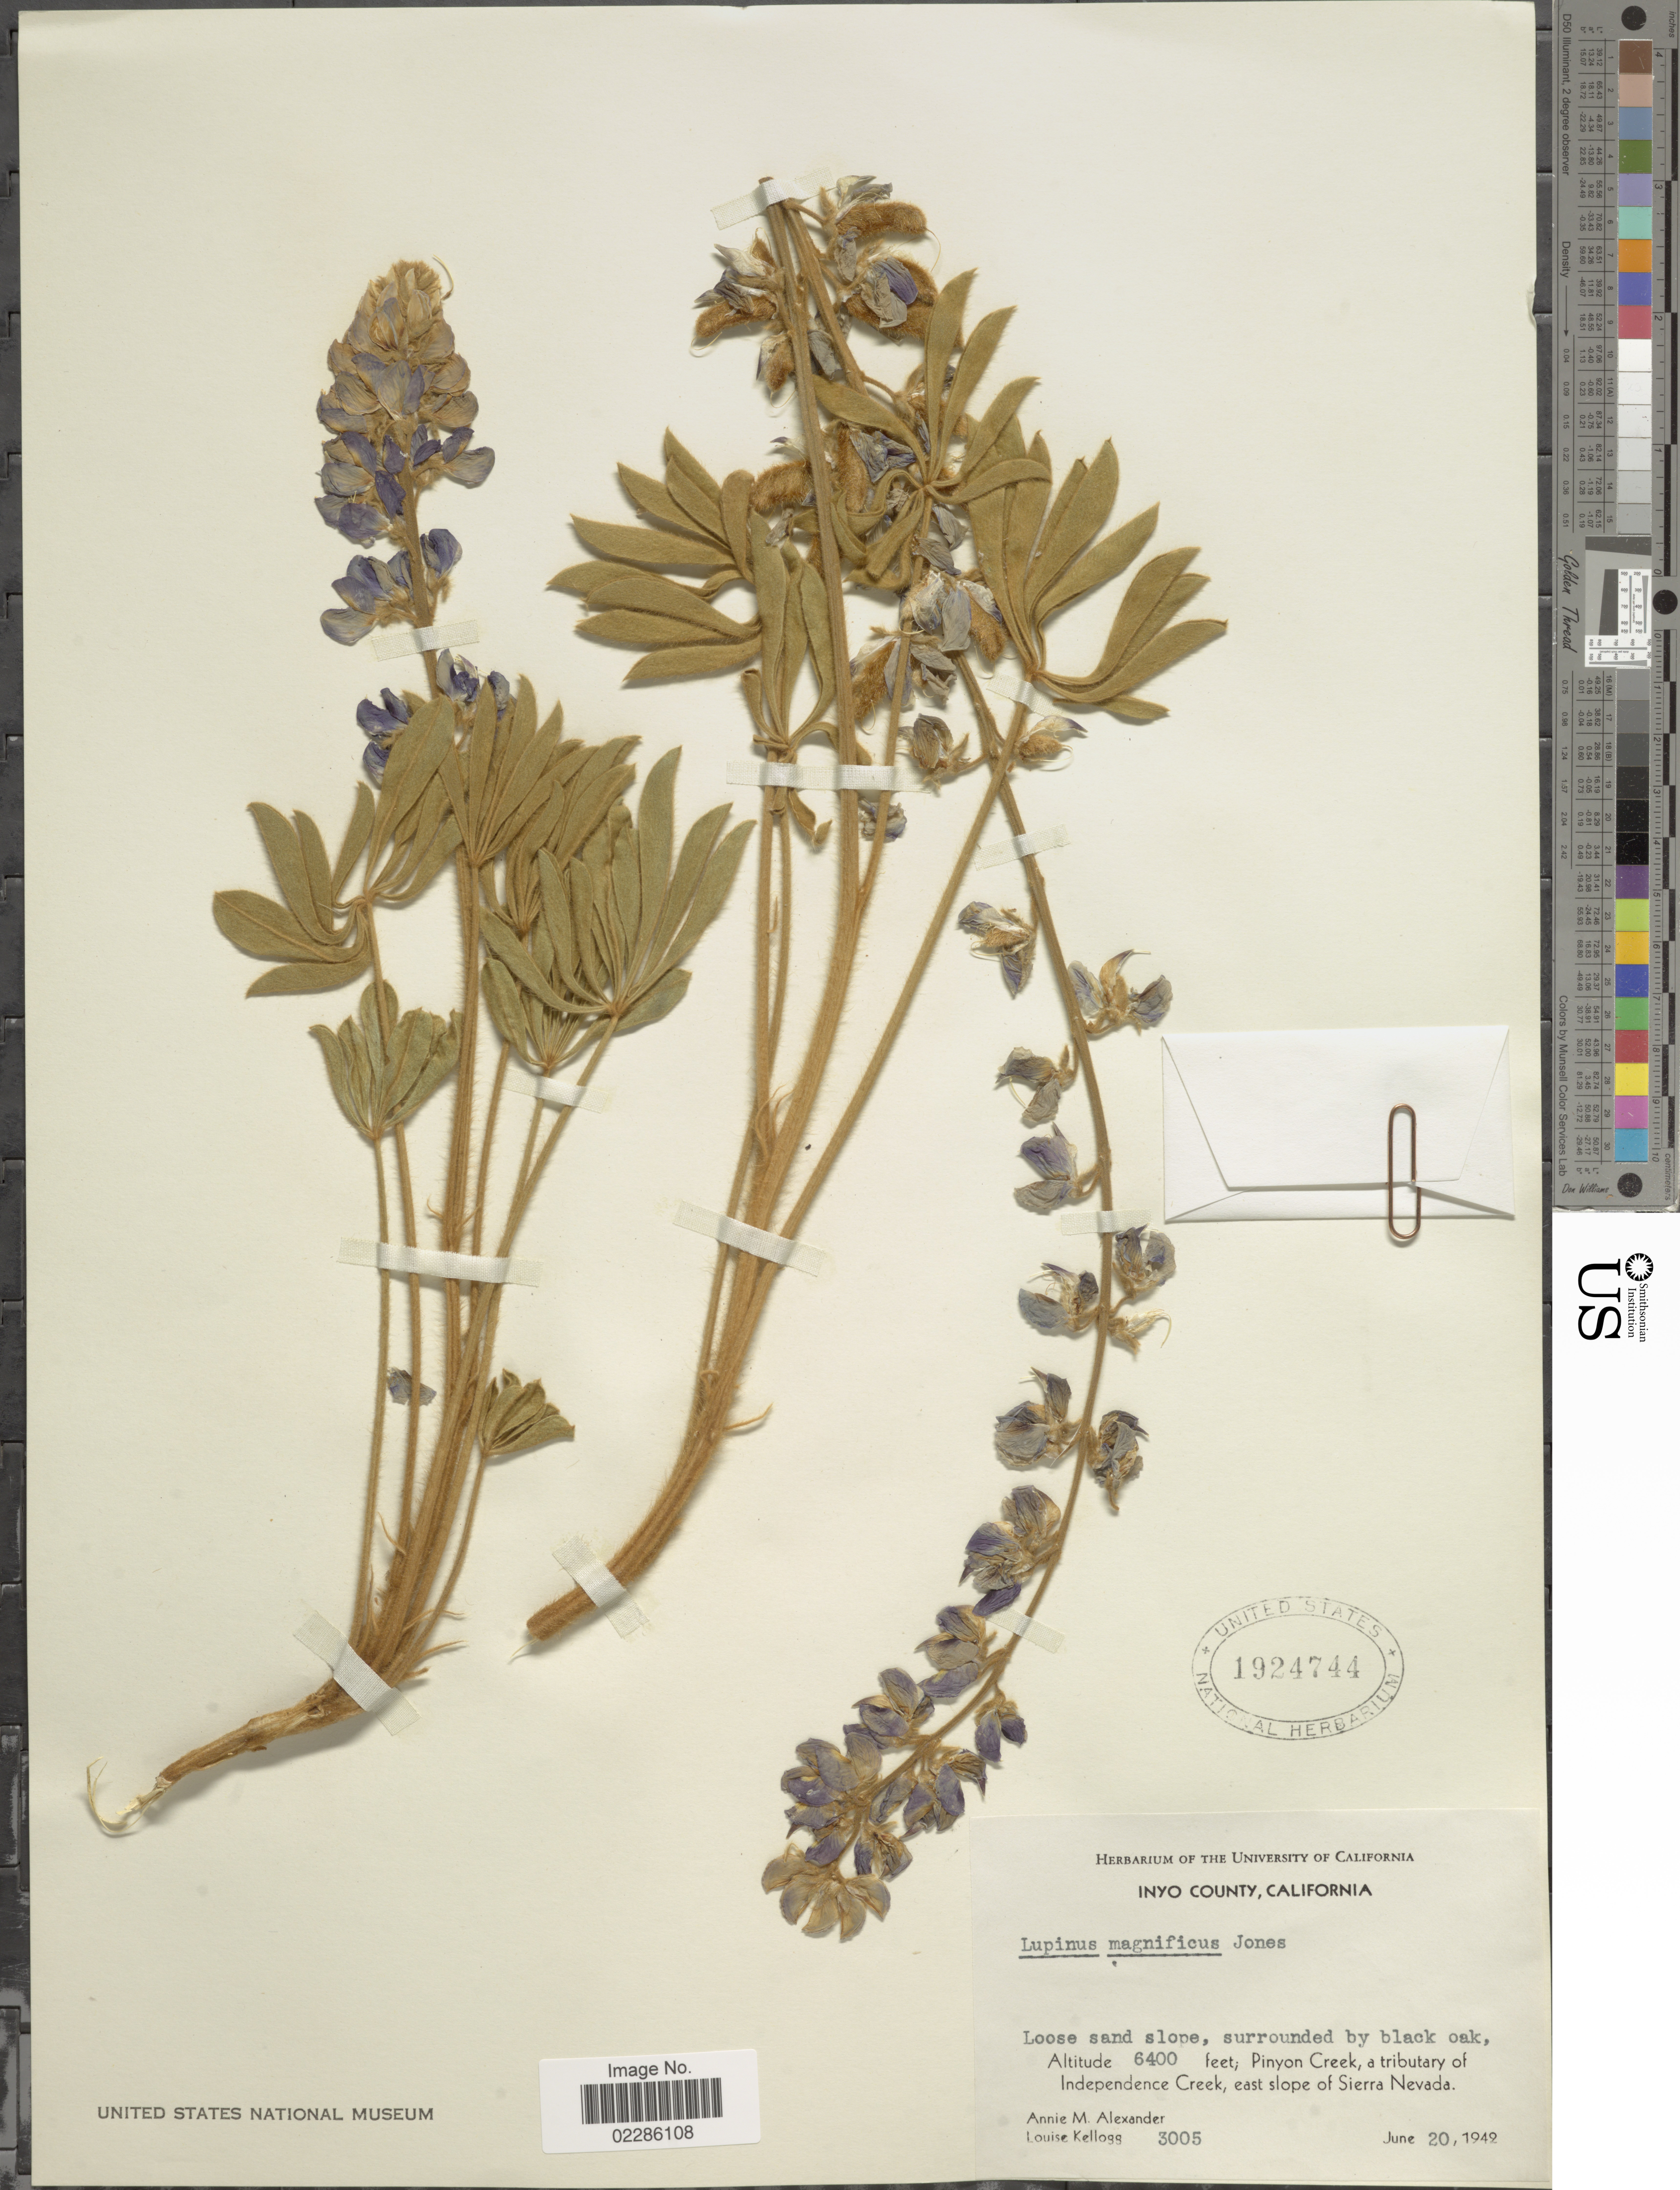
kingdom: Plantae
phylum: Tracheophyta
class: Magnoliopsida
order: Fabales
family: Fabaceae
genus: Lupinus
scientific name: Lupinus magnificus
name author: M.E. Jones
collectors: A. M. Alexander & L. Kellogg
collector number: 3005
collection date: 1942-06-20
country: United States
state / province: California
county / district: Inyo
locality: Inyo County, Loose sand slope, surrounded by black oak; Pinyon Creek, a tributary of Independence Creek, east slope of Sierra Nevada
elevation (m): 1951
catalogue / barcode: US 1924744